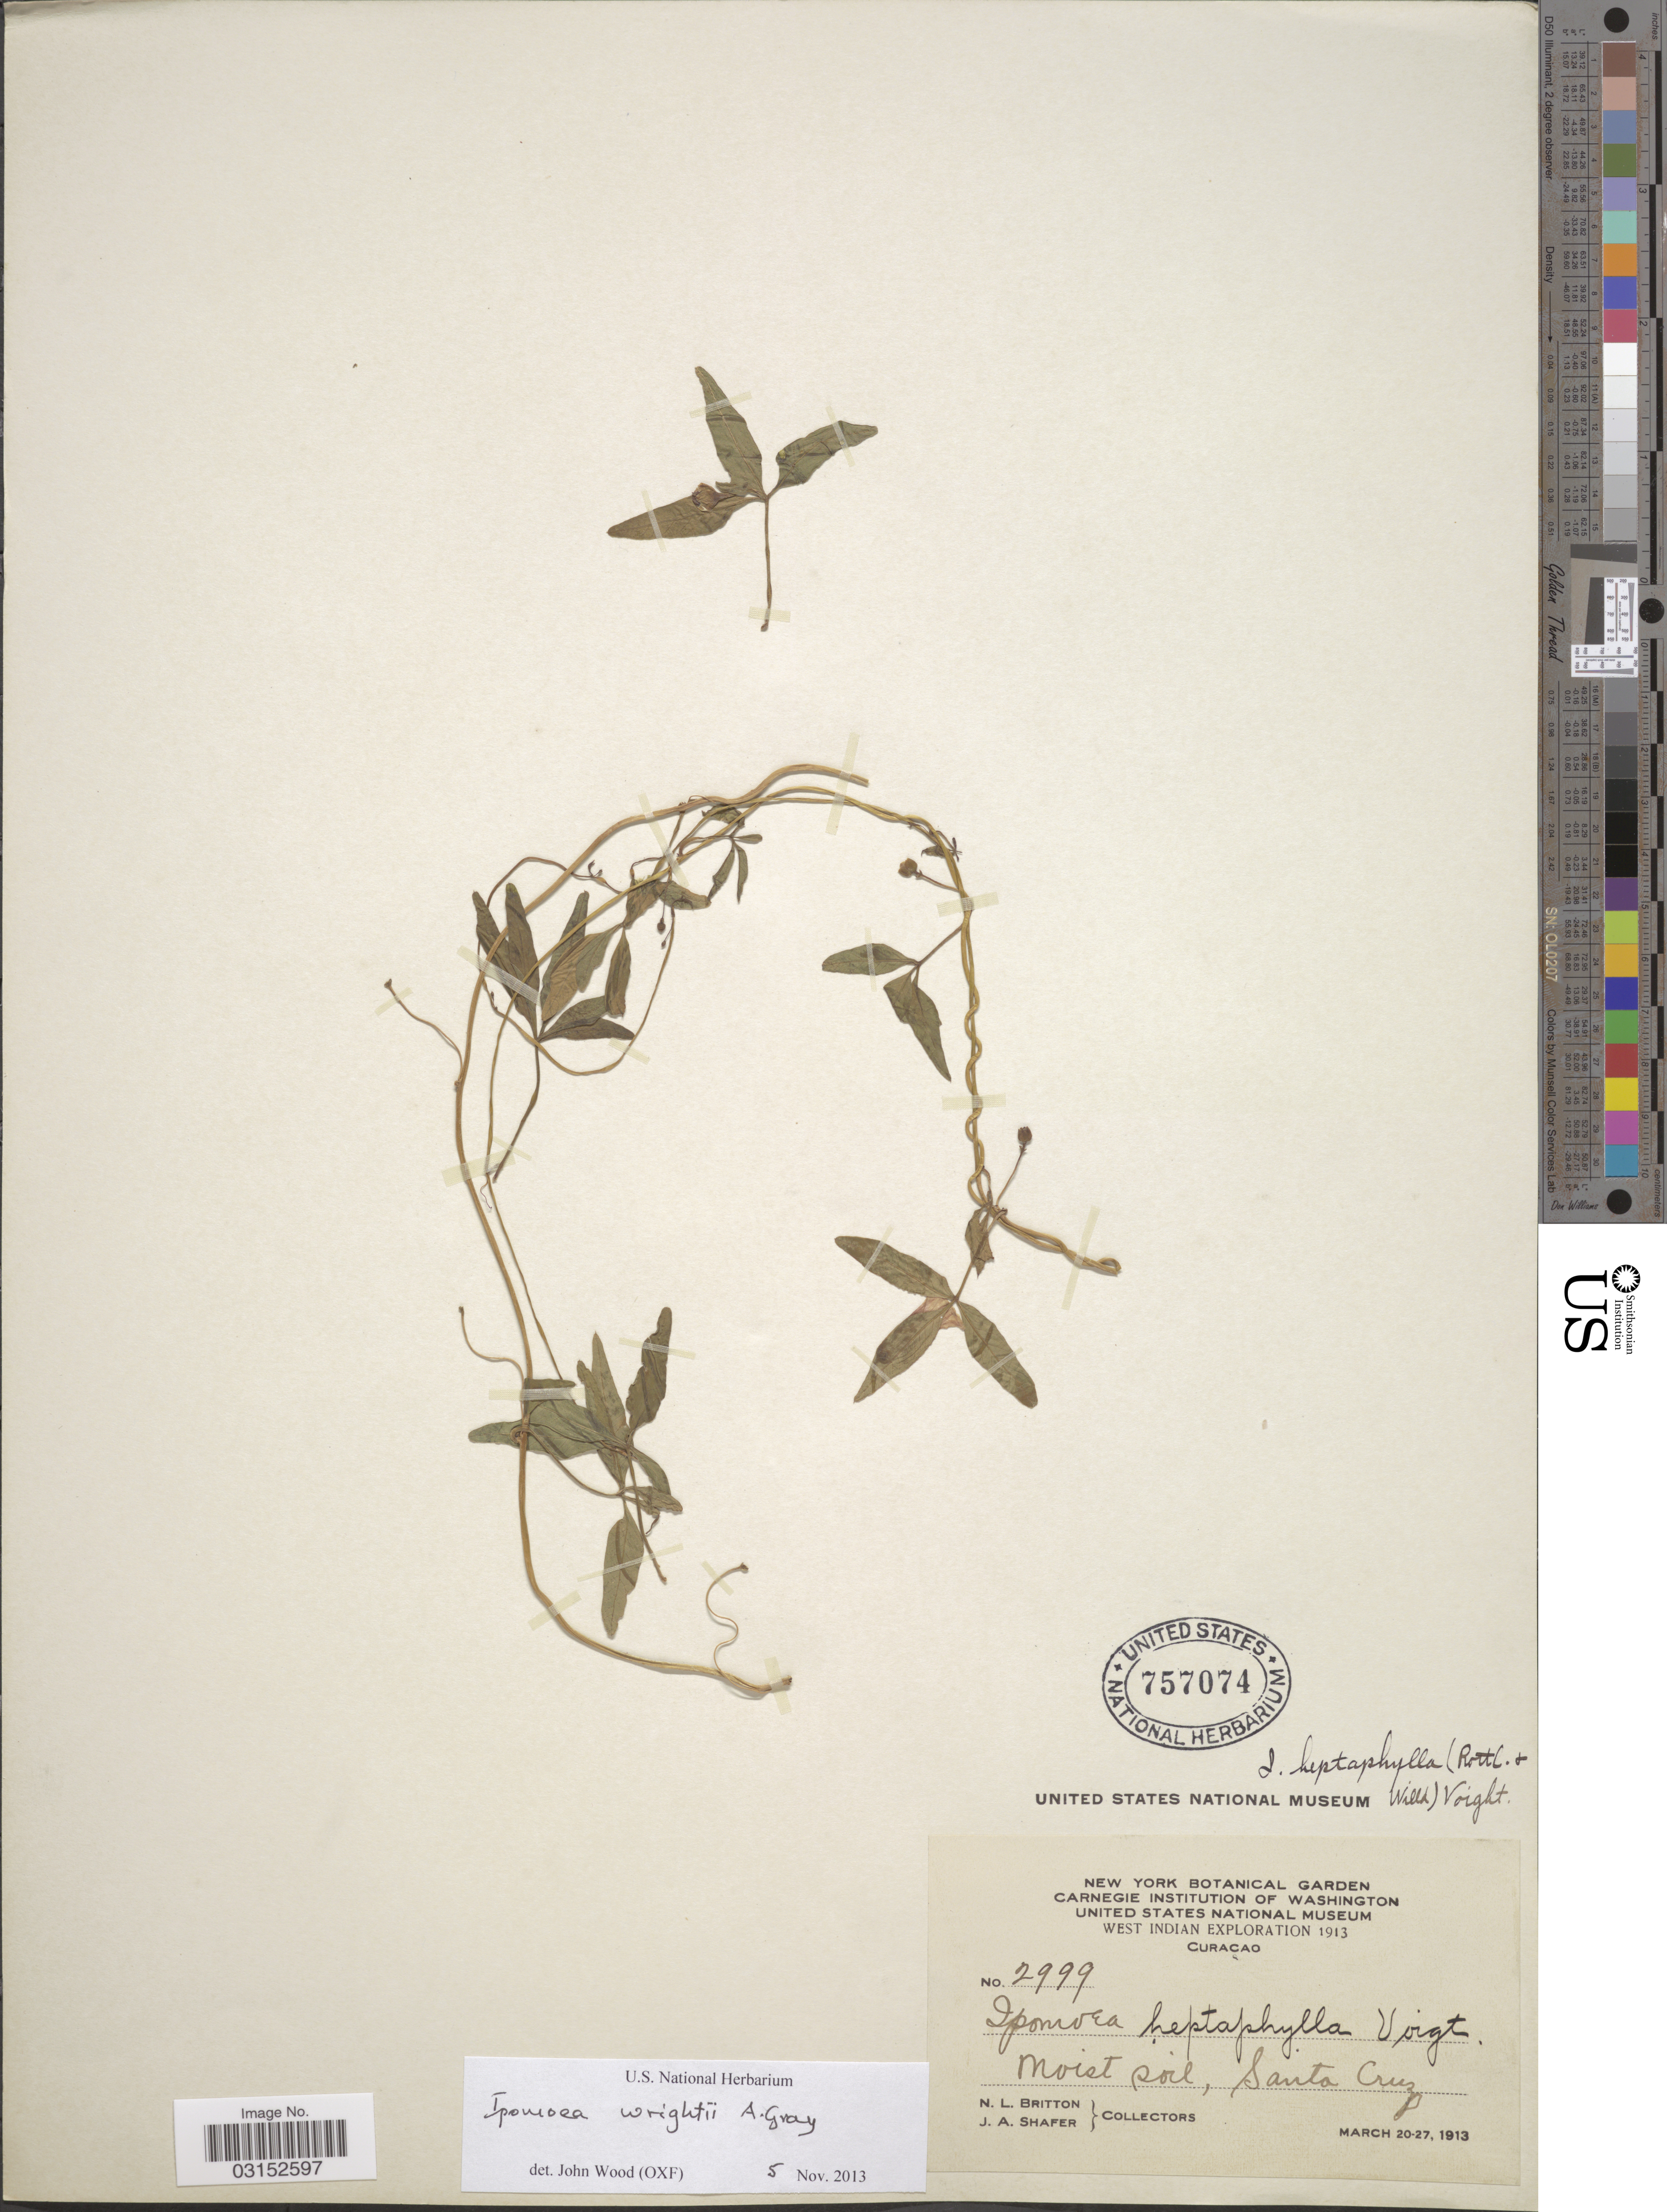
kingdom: Plantae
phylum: Tracheophyta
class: Magnoliopsida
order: Solanales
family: Convolvulaceae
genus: Ipomoea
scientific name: Ipomoea wrightii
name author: A. Gray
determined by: Wood, John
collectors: N. Britton & J. A. Shafer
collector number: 2999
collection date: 1913-03-20/1913-03-27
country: Curaçao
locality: Santa Cruz.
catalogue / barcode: US 757074